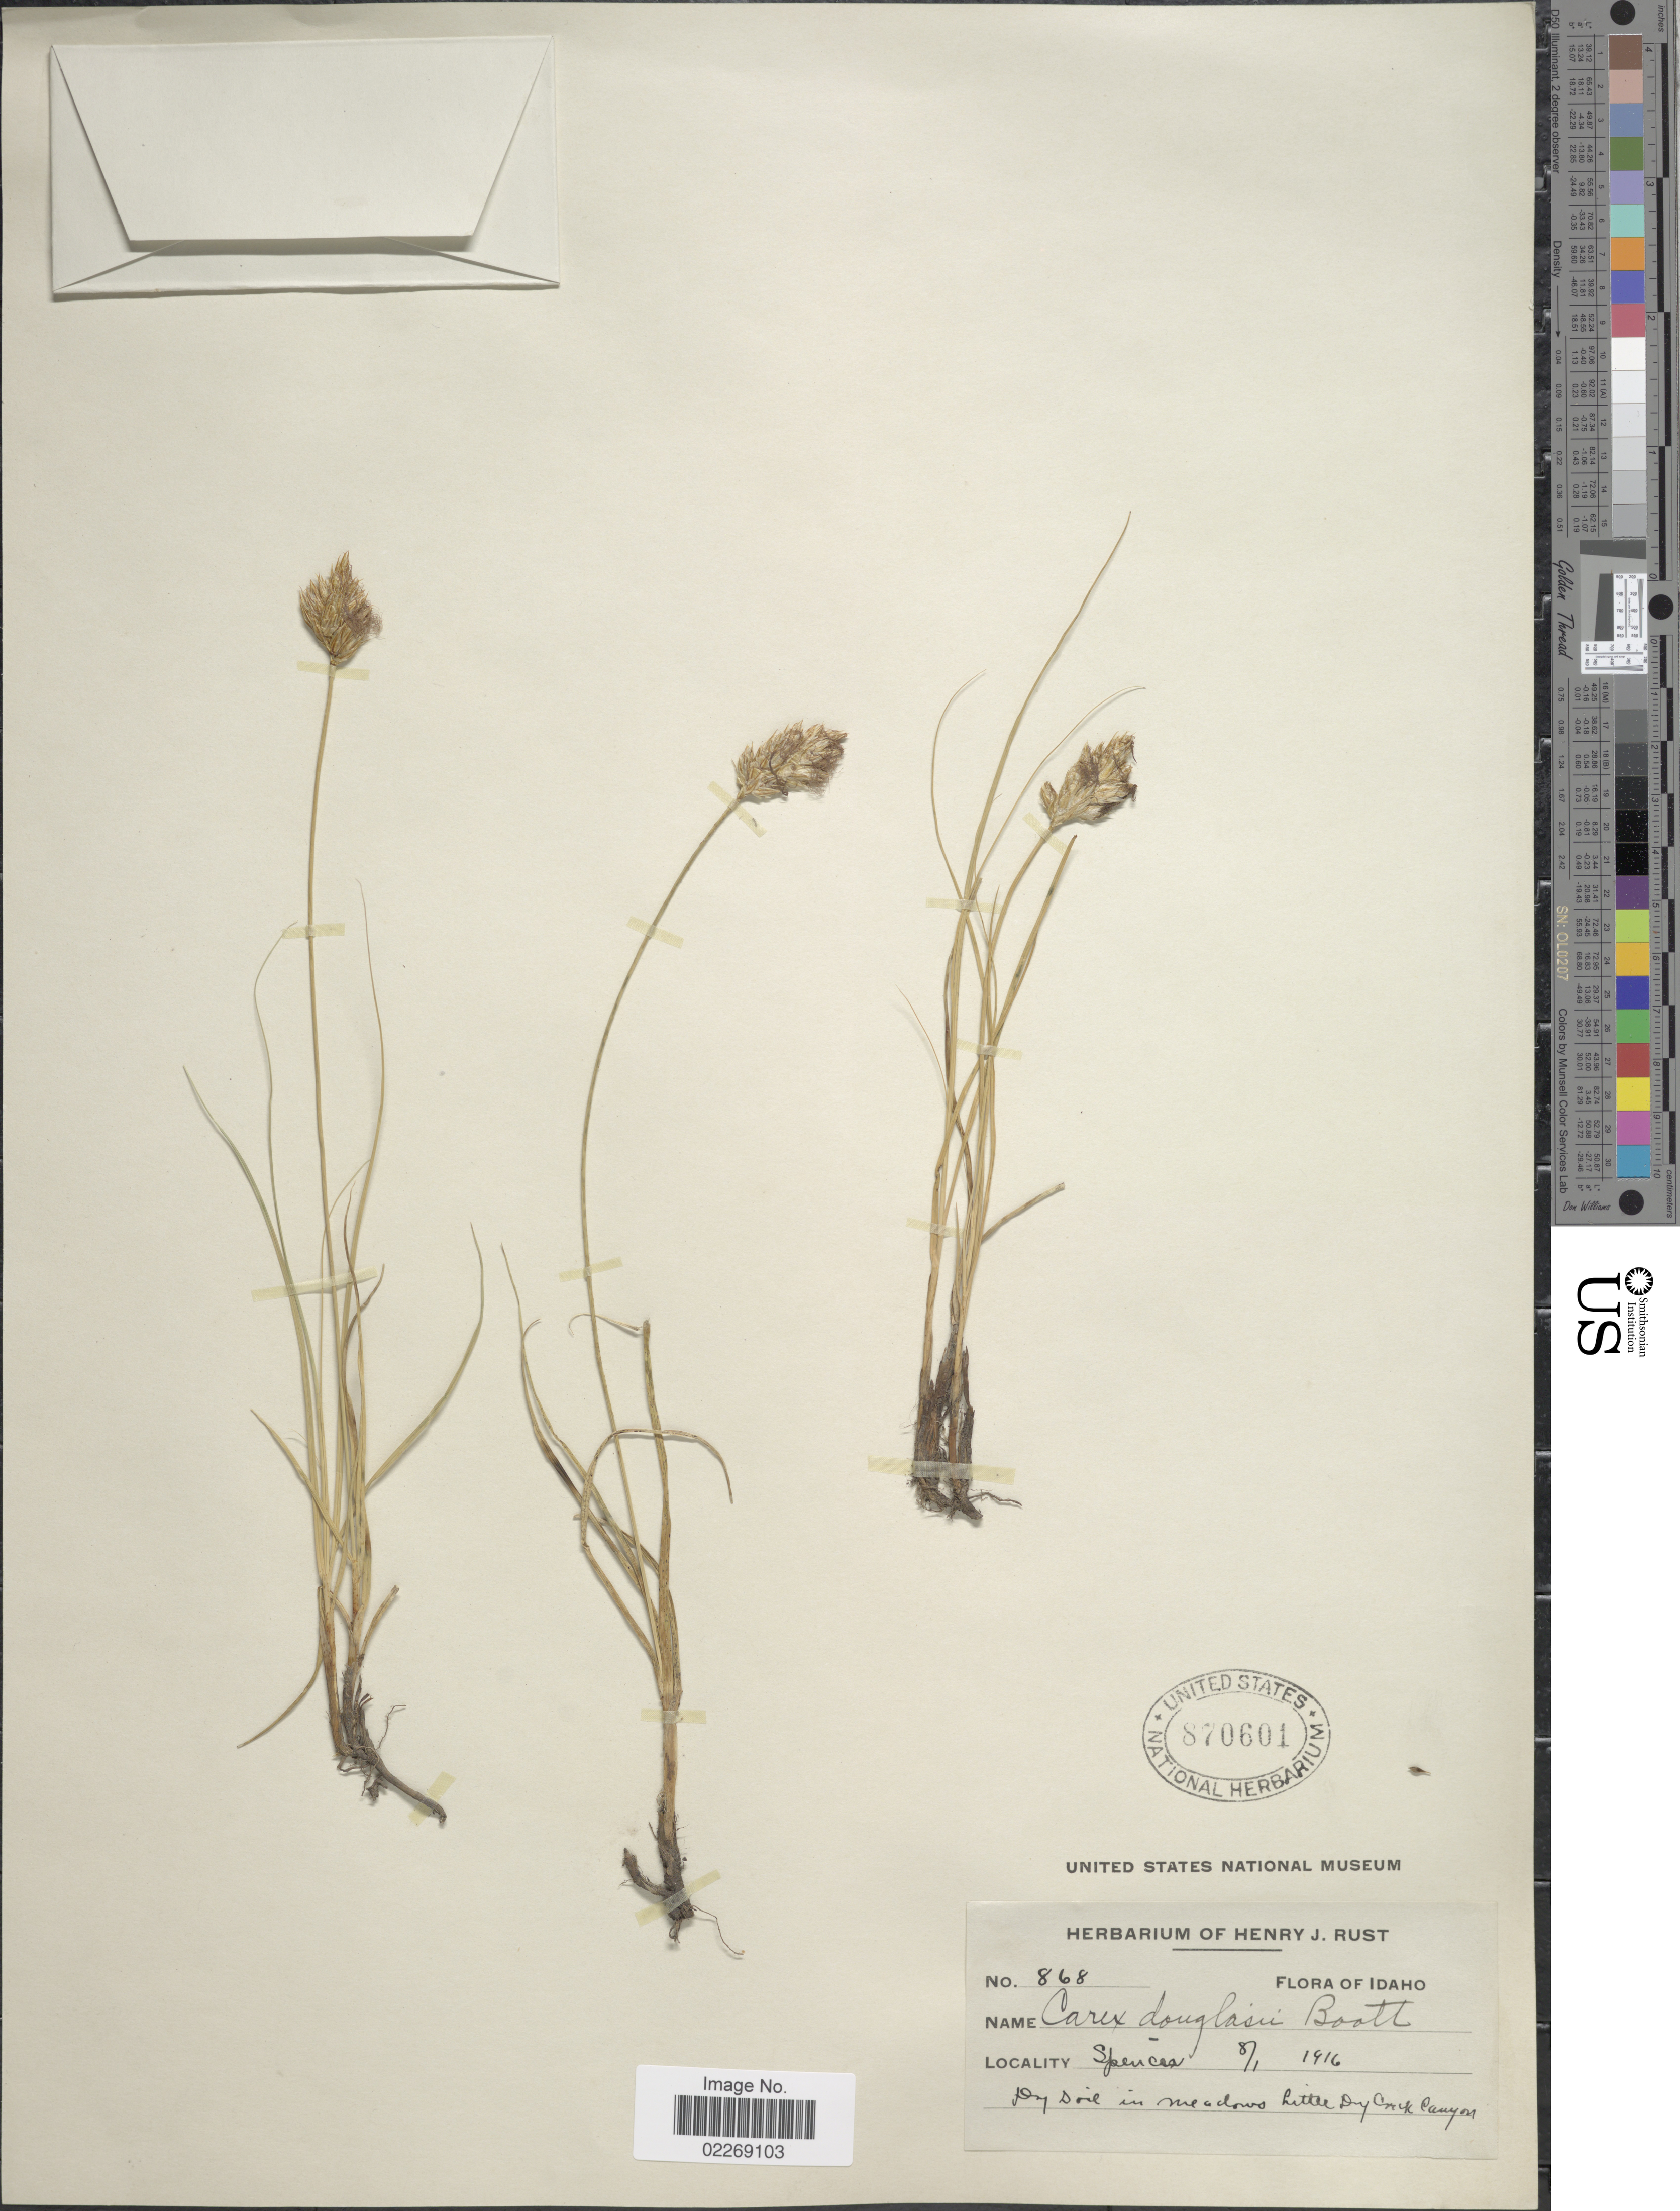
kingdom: Plantae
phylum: Tracheophyta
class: Liliopsida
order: Poales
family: Cyperaceae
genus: Carex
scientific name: Carex douglasii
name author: Boott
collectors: ex herb. Henry J. Rust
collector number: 868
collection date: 1916-08-01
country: United States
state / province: Idaho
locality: Spencer Little Dry Creek Canyon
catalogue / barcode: US 870601